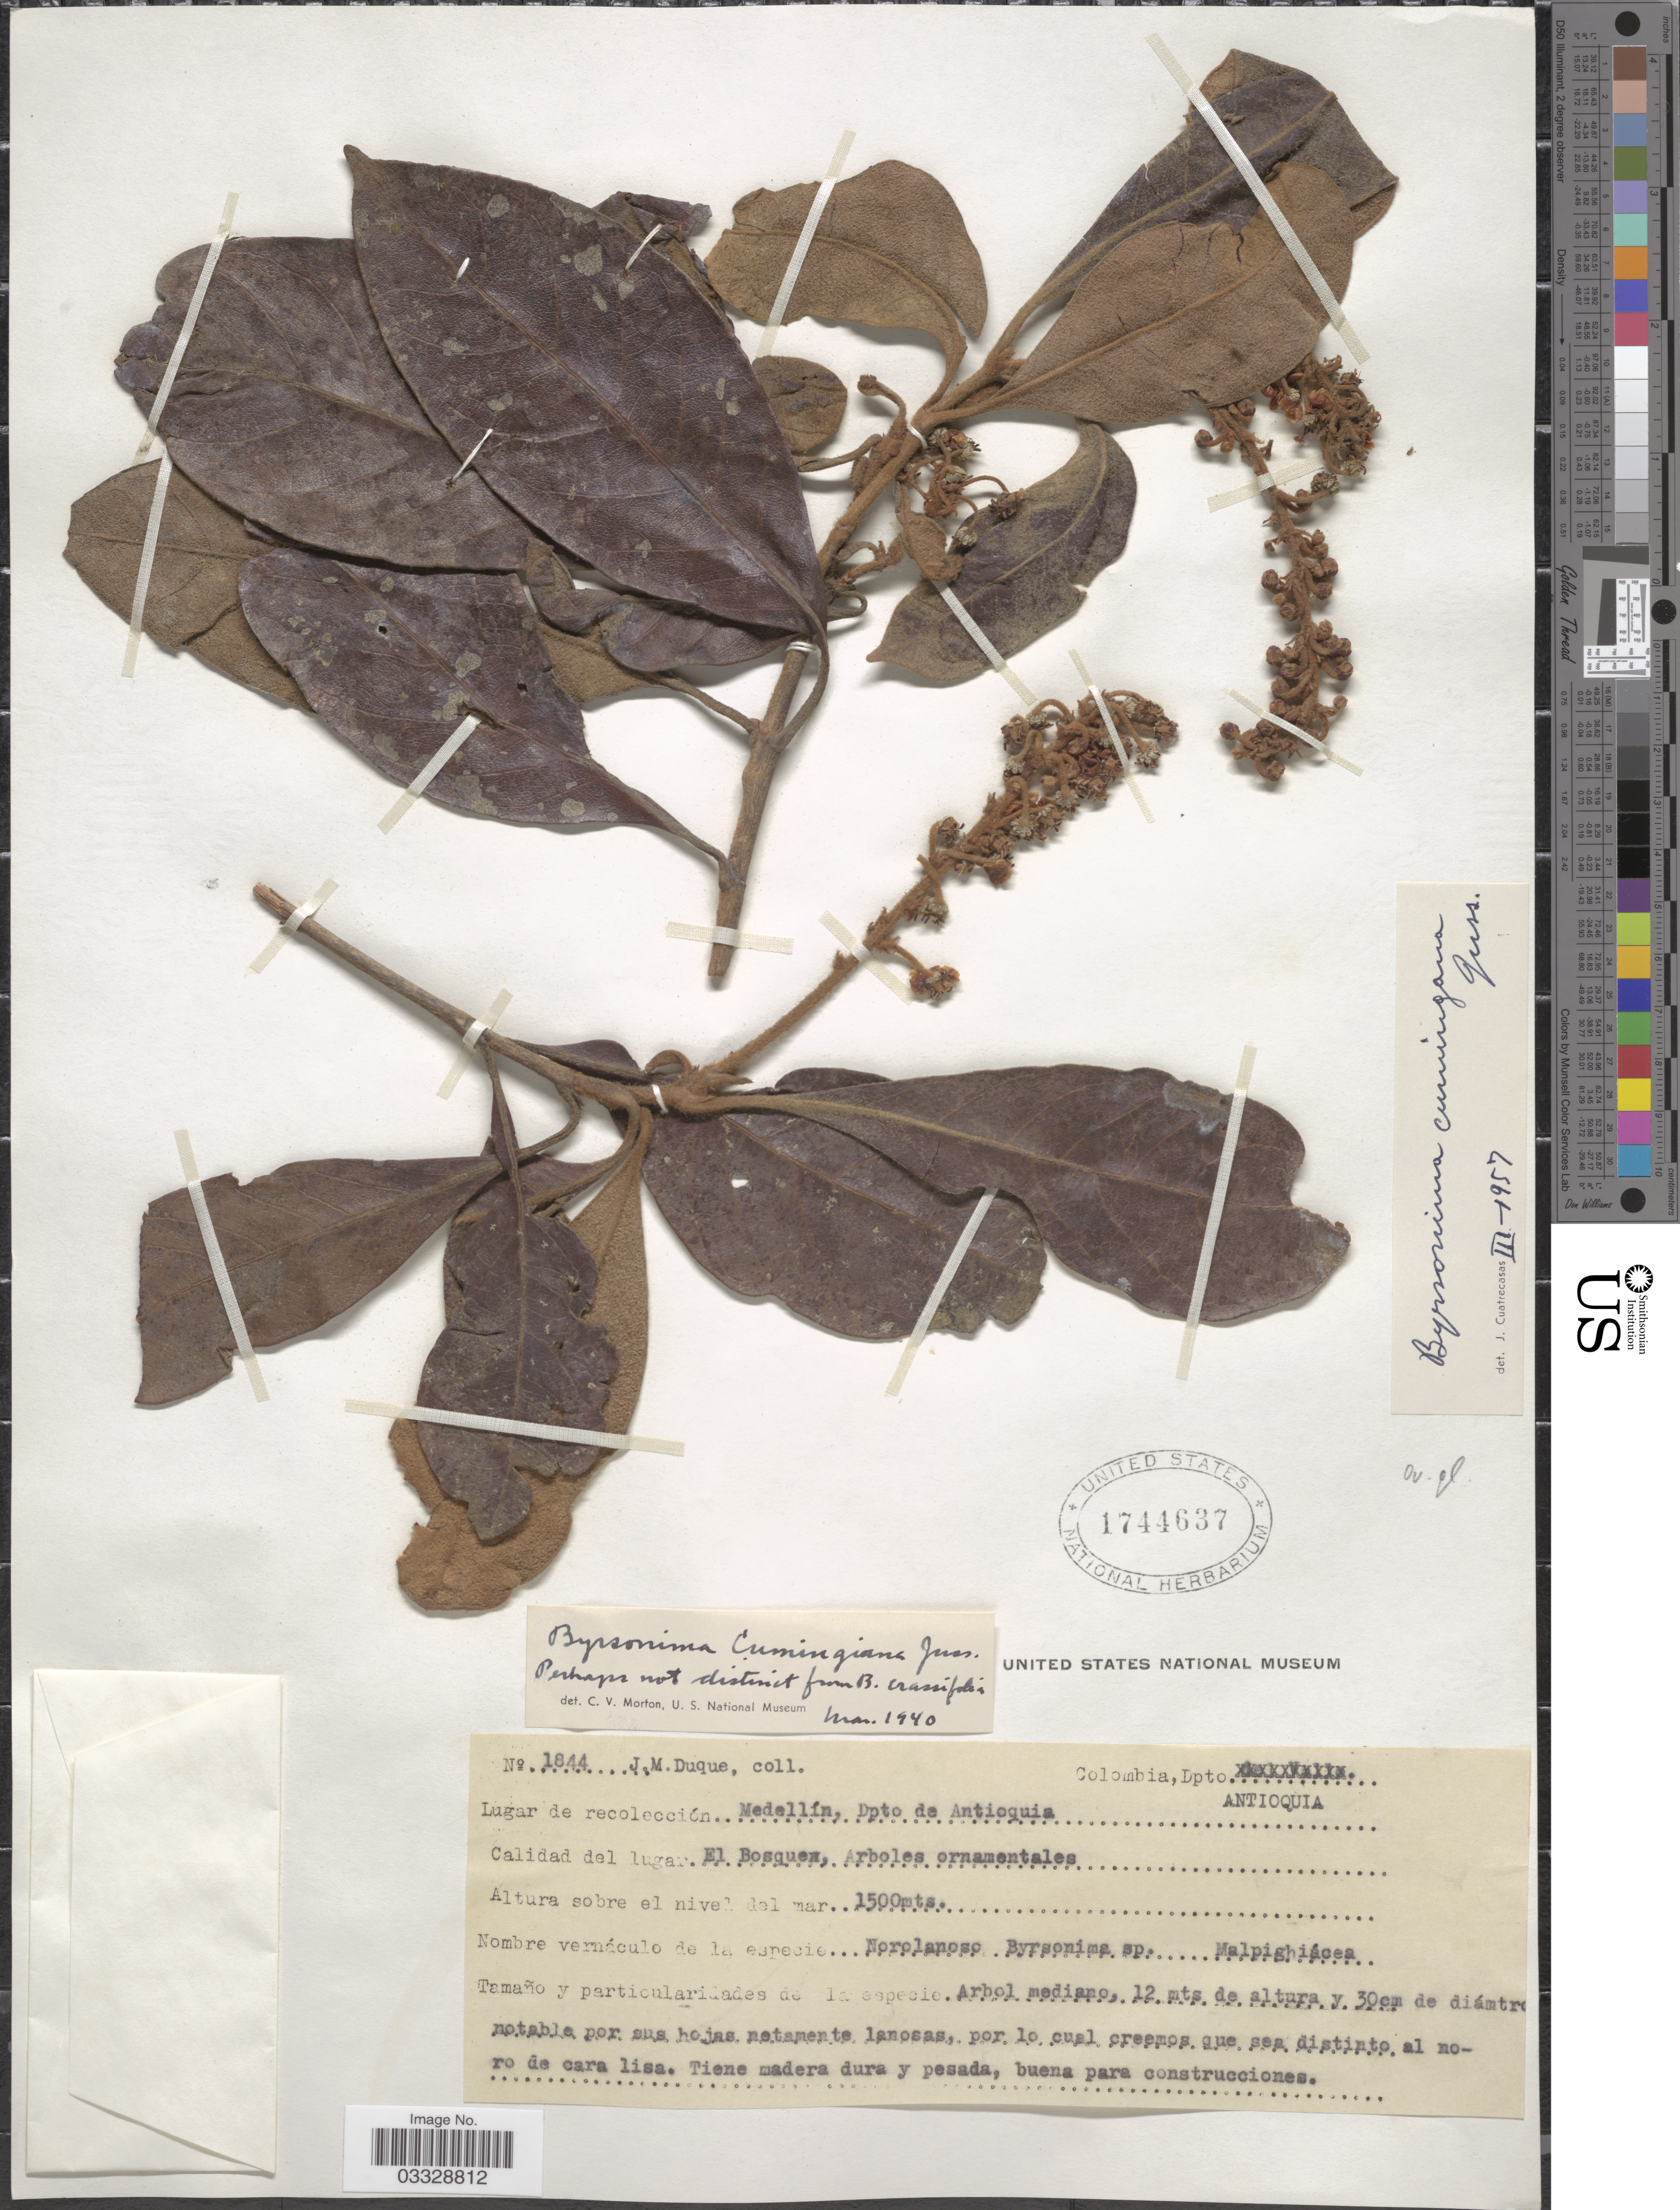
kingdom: Plantae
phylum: Tracheophyta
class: Magnoliopsida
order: Malpighiales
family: Malpighiaceae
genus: Byrsonima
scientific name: Byrsonima cumingiana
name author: A. Juss.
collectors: J. Duque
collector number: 1844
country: Colombia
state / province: Antioquia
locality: Dpto. Antioquia. Medellín.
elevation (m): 1500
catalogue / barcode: US 1744637